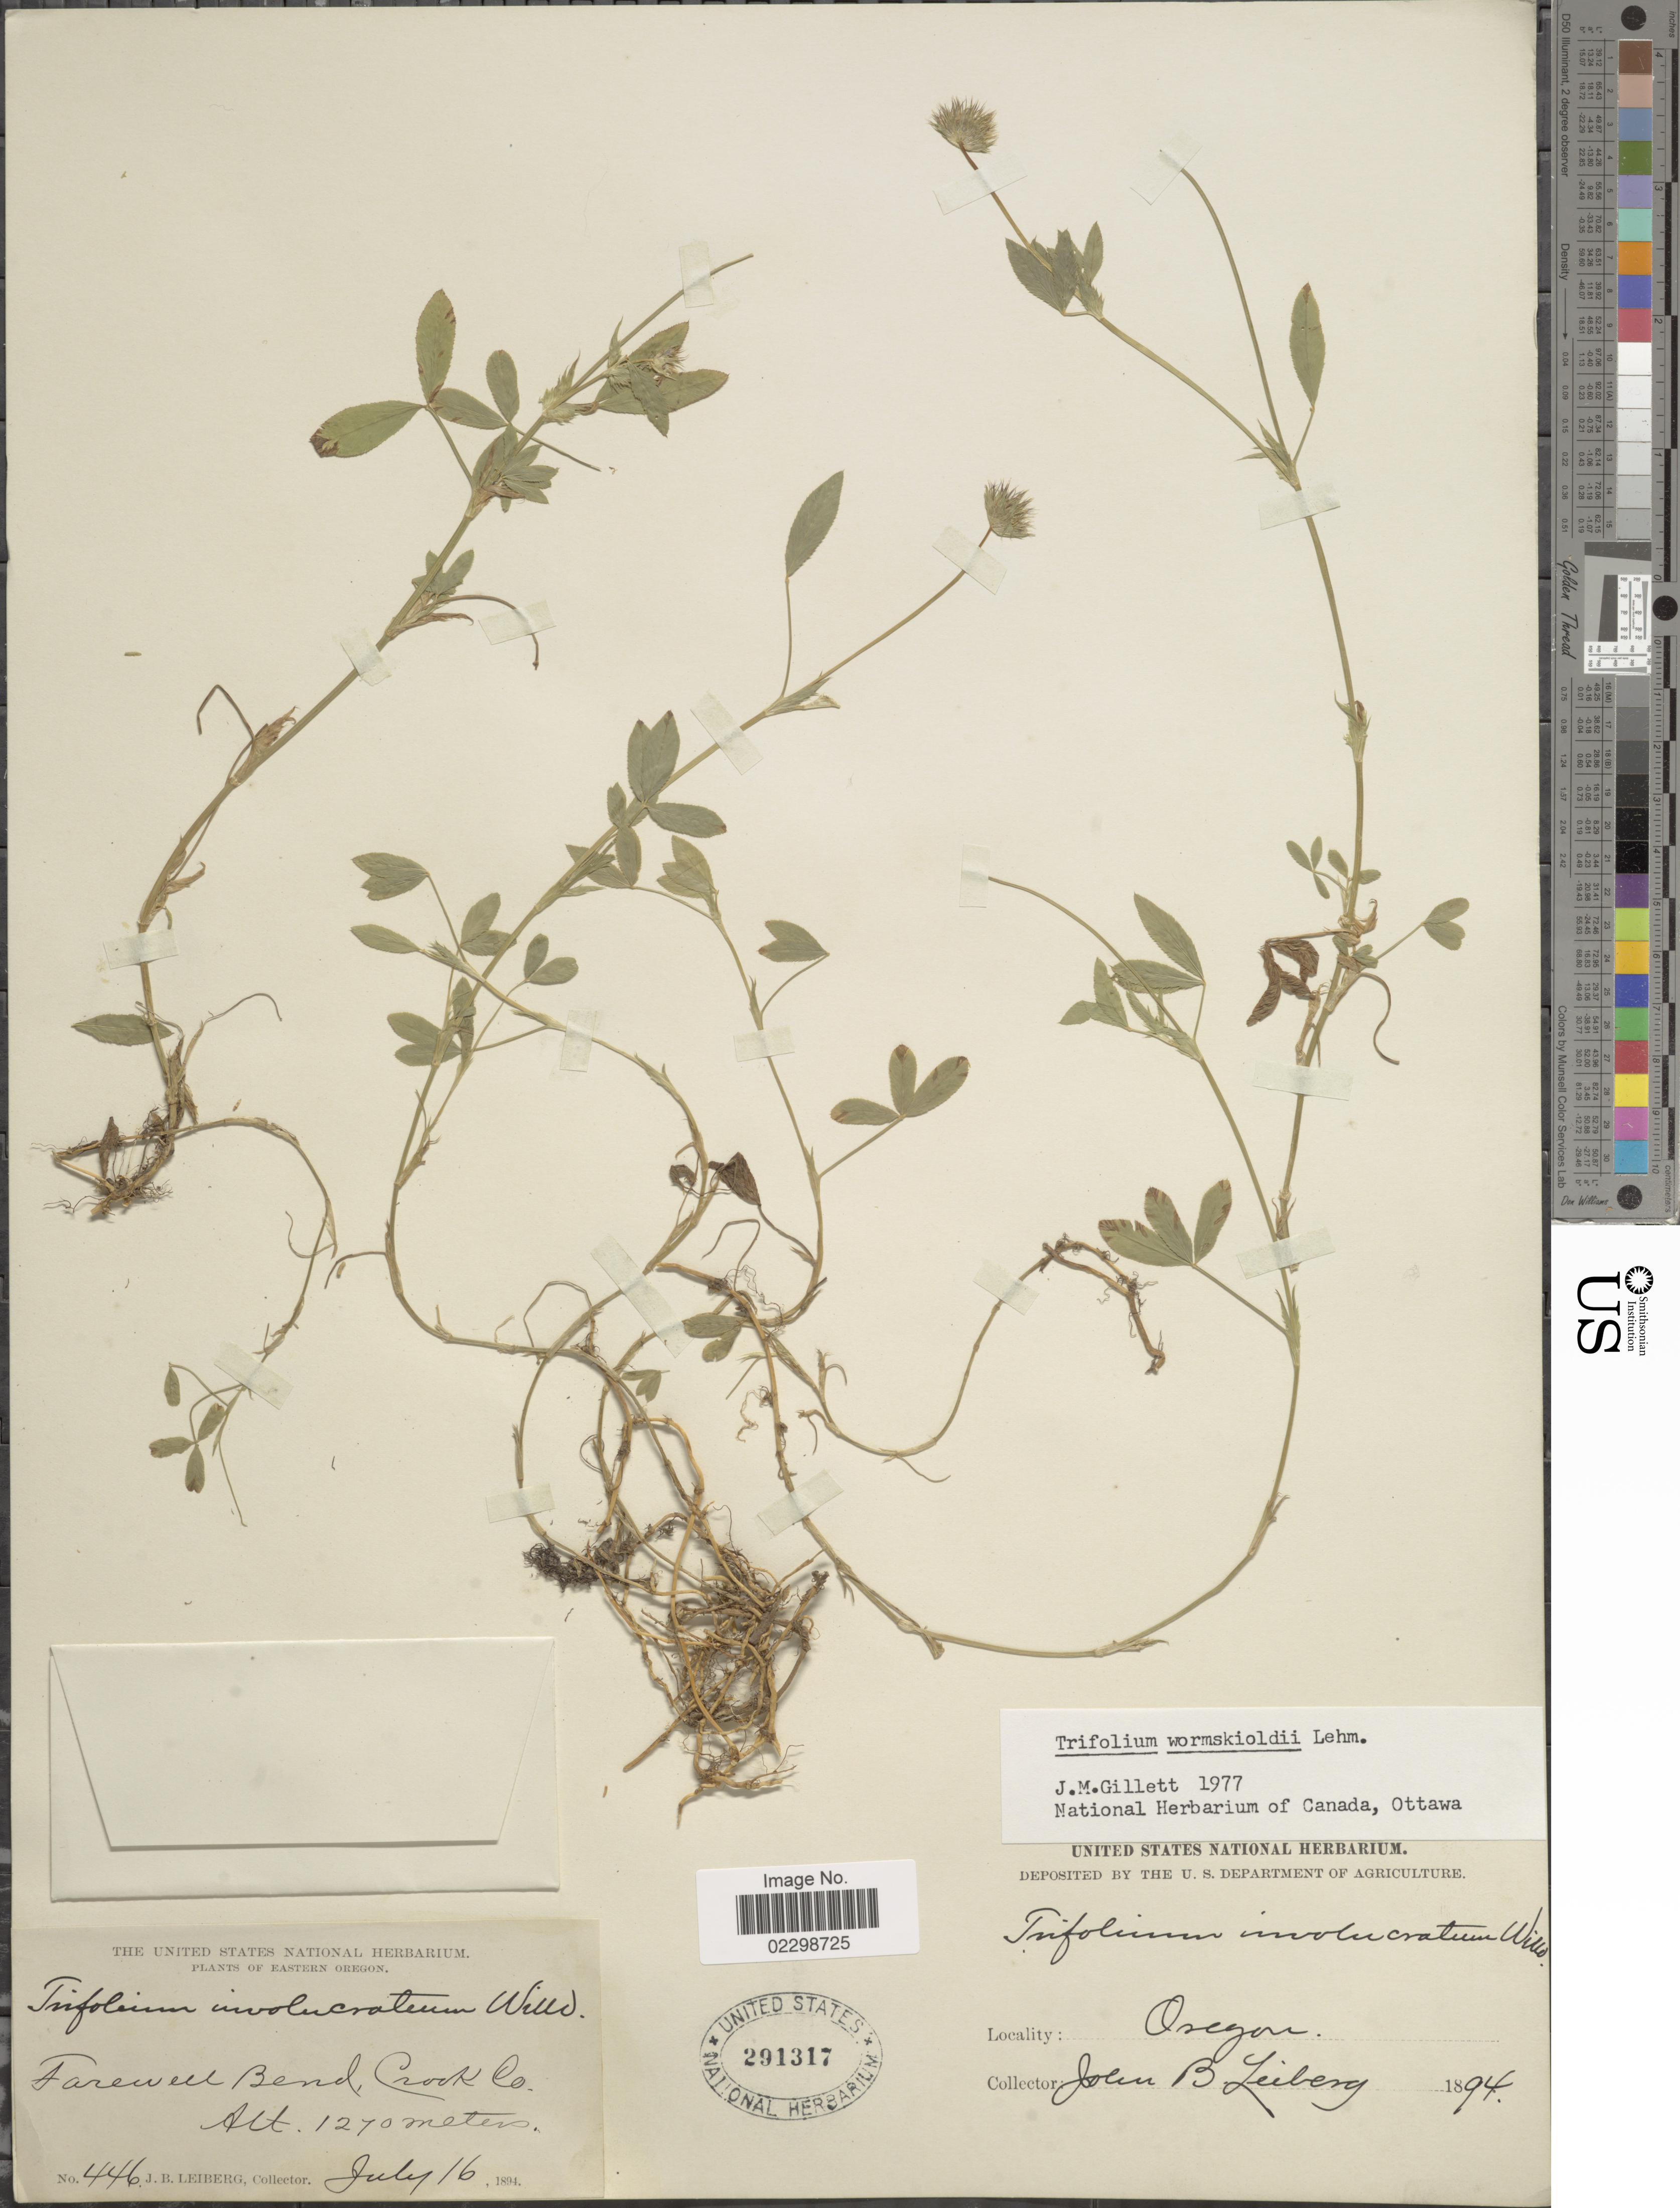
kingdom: Plantae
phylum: Tracheophyta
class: Magnoliopsida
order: Fabales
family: Fabaceae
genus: Trifolium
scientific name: Trifolium wormskioldii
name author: Lehm.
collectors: J. Leiberg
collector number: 446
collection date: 1894-07-16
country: United States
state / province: Oregon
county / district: Crook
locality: Eastern Oregon, Farewell Bend, Crook Co.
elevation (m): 1270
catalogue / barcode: US 291317